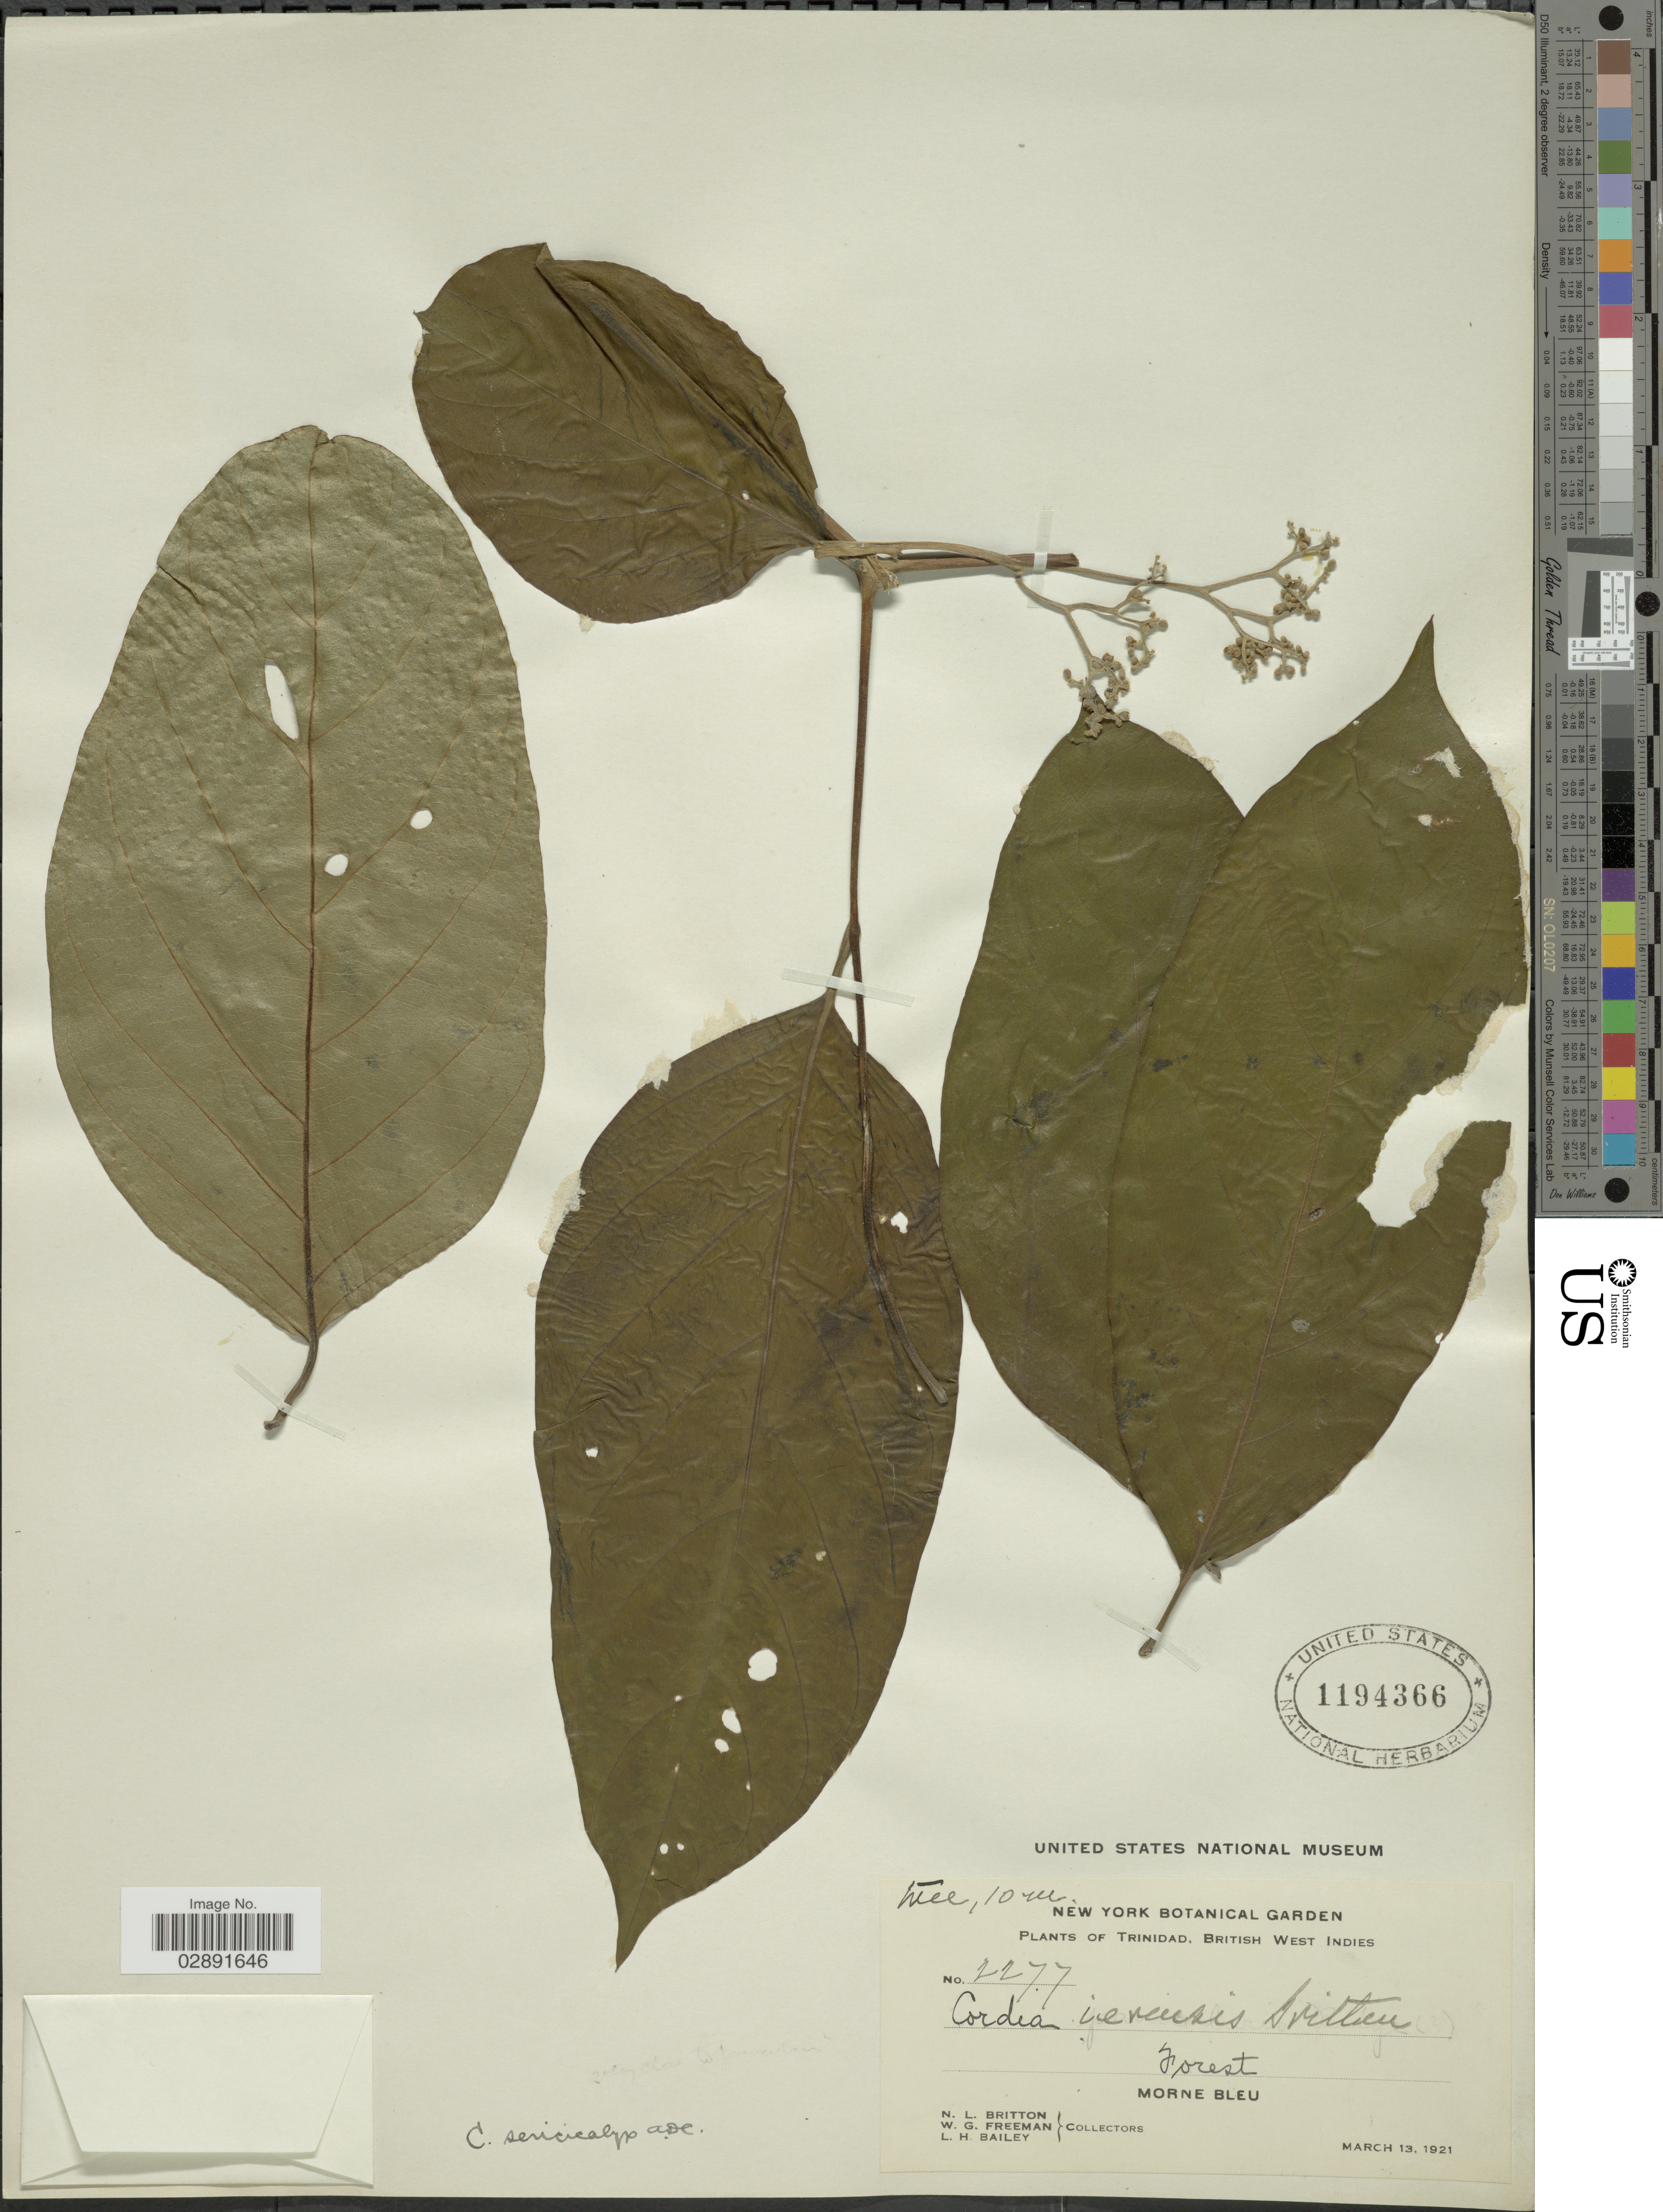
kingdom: Plantae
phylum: Tracheophyta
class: Magnoliopsida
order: Boraginales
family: Cordiaceae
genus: Cordia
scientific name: Cordia sericicalyx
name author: A. DC. in DC.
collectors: N. Britton, W. Freeman & L. H. Bailey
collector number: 2277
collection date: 1921-03-13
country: Trinidad and Tobago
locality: Trinidad, British West Indies. Morne Bleu.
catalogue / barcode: US 1194366